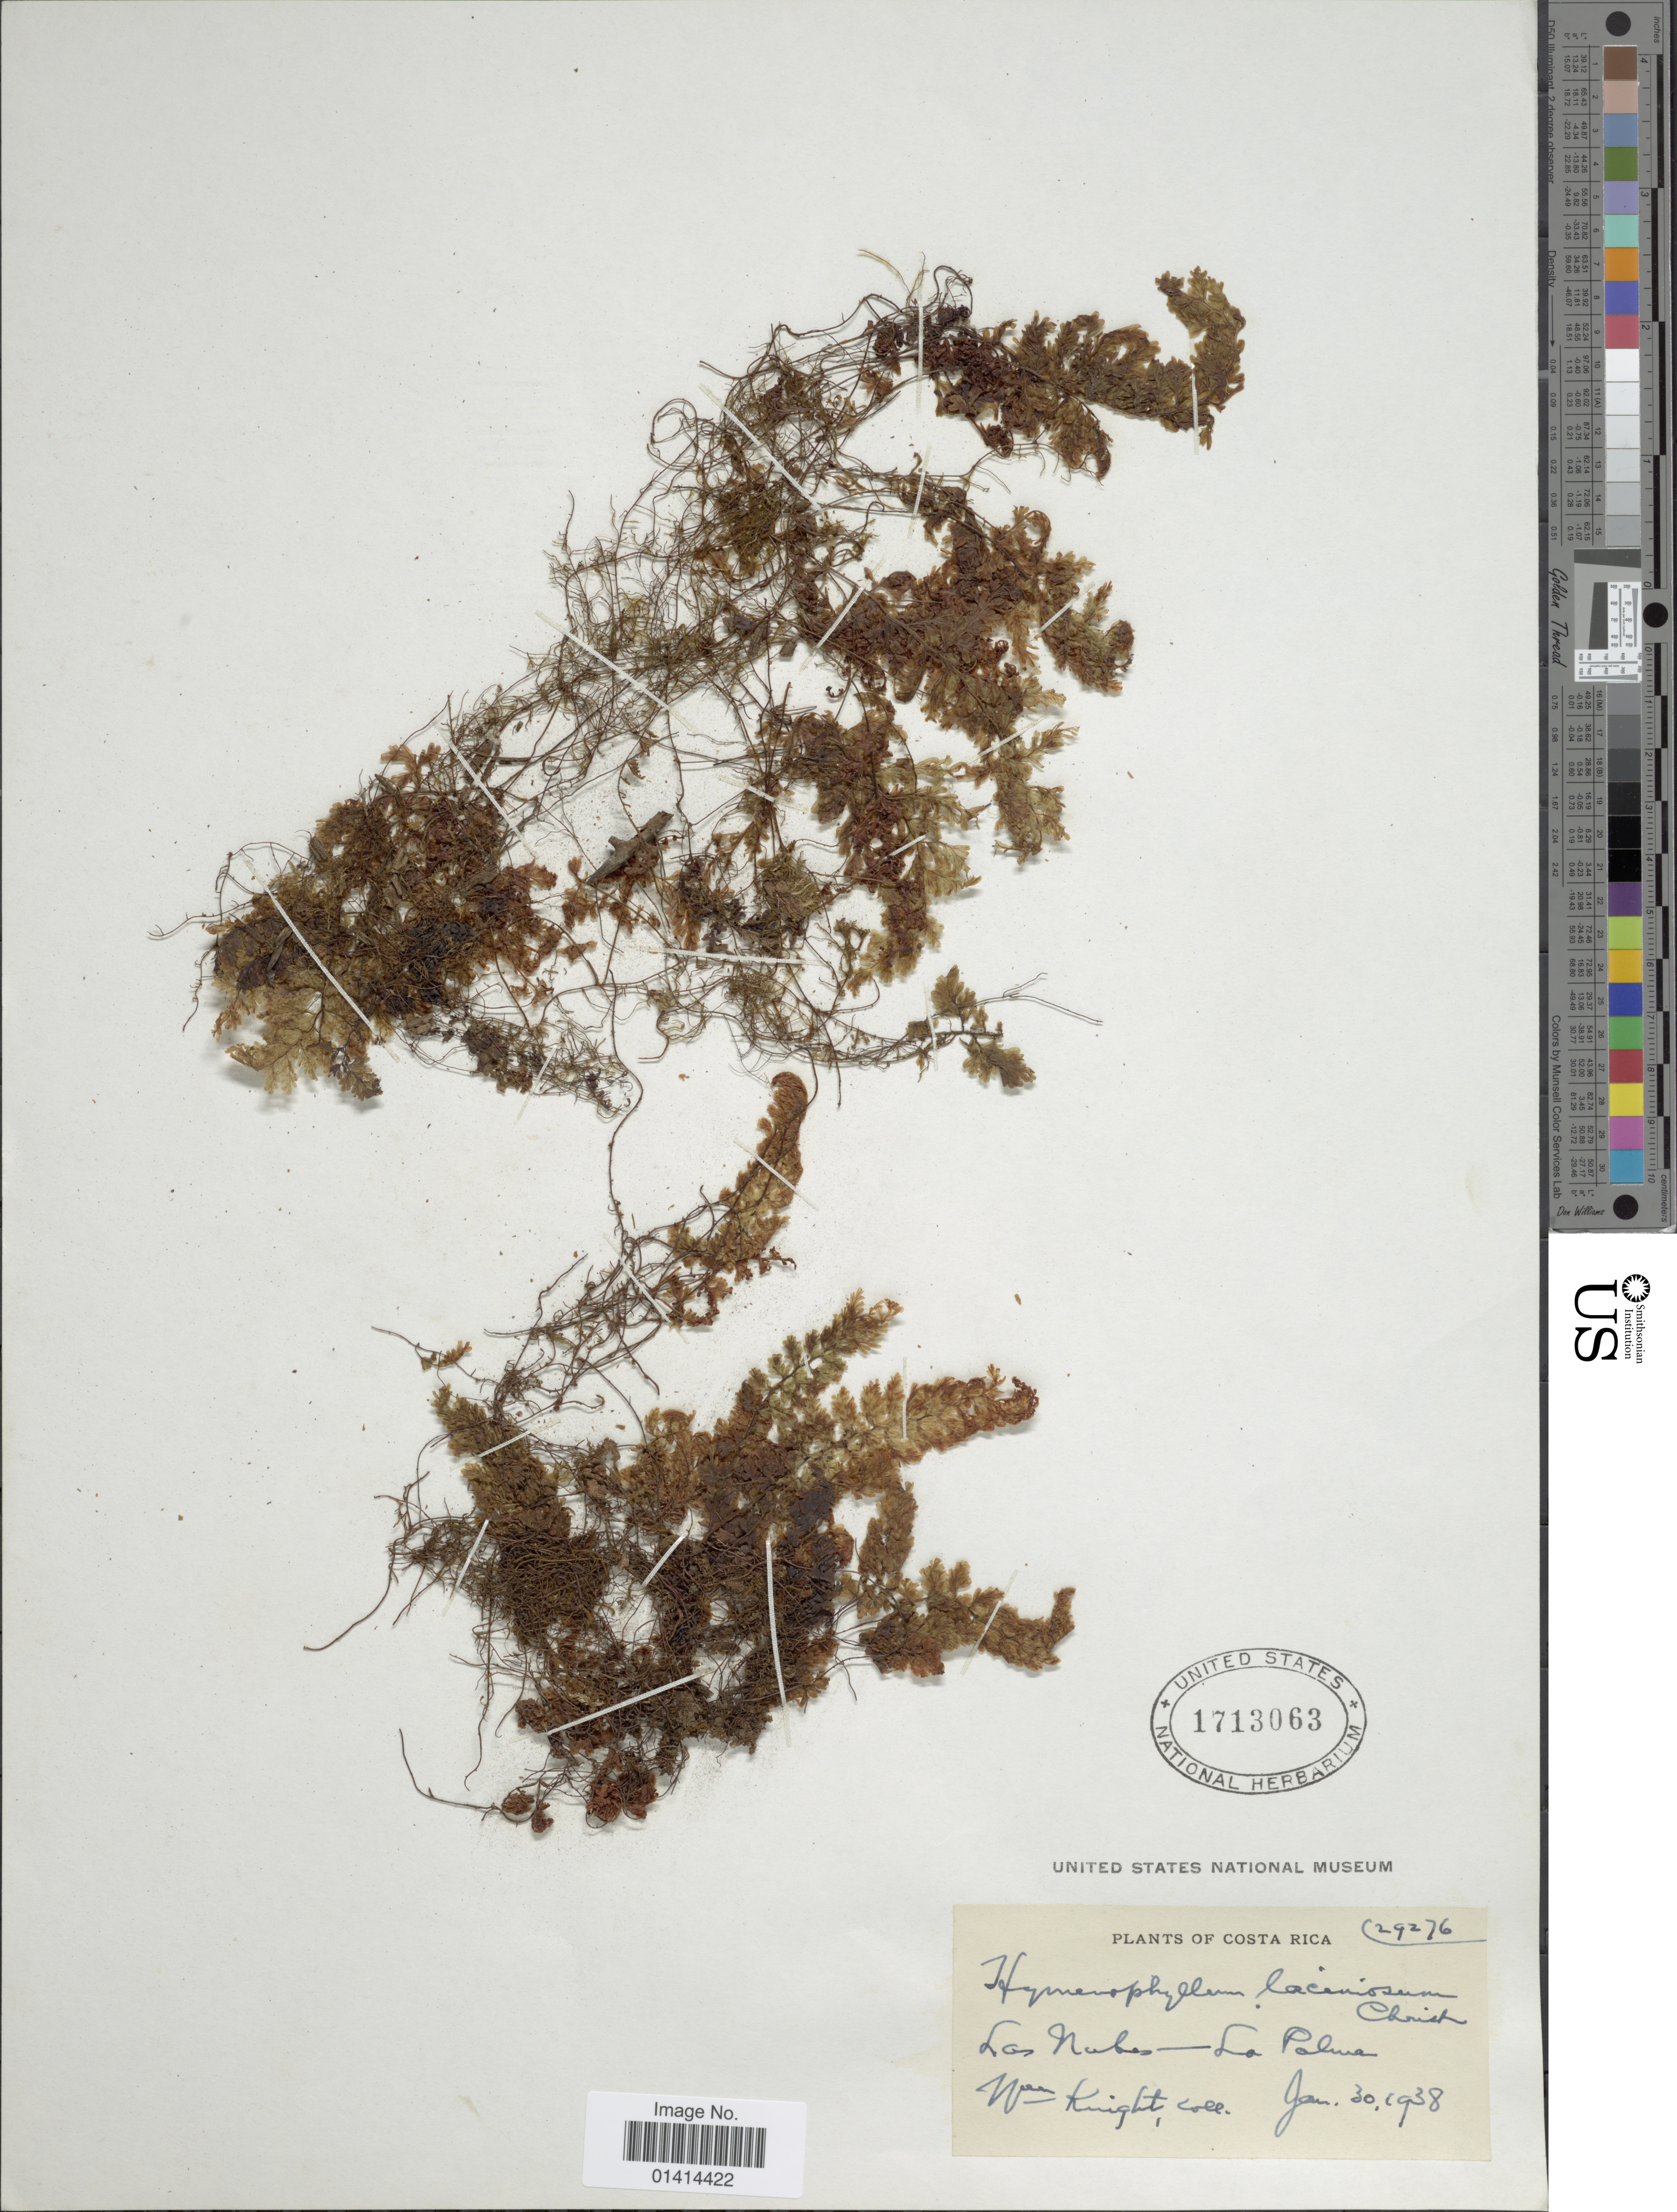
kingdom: Plantae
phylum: Tracheophyta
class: Polypodiopsida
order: Hymenophyllales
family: Hymenophyllaceae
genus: Hymenophyllum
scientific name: Hymenophyllum myriocarpum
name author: Hook.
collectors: W. Knight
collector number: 29276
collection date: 1938-01-30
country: Costa Rica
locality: Las Nubes - La Palma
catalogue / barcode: US 1713063